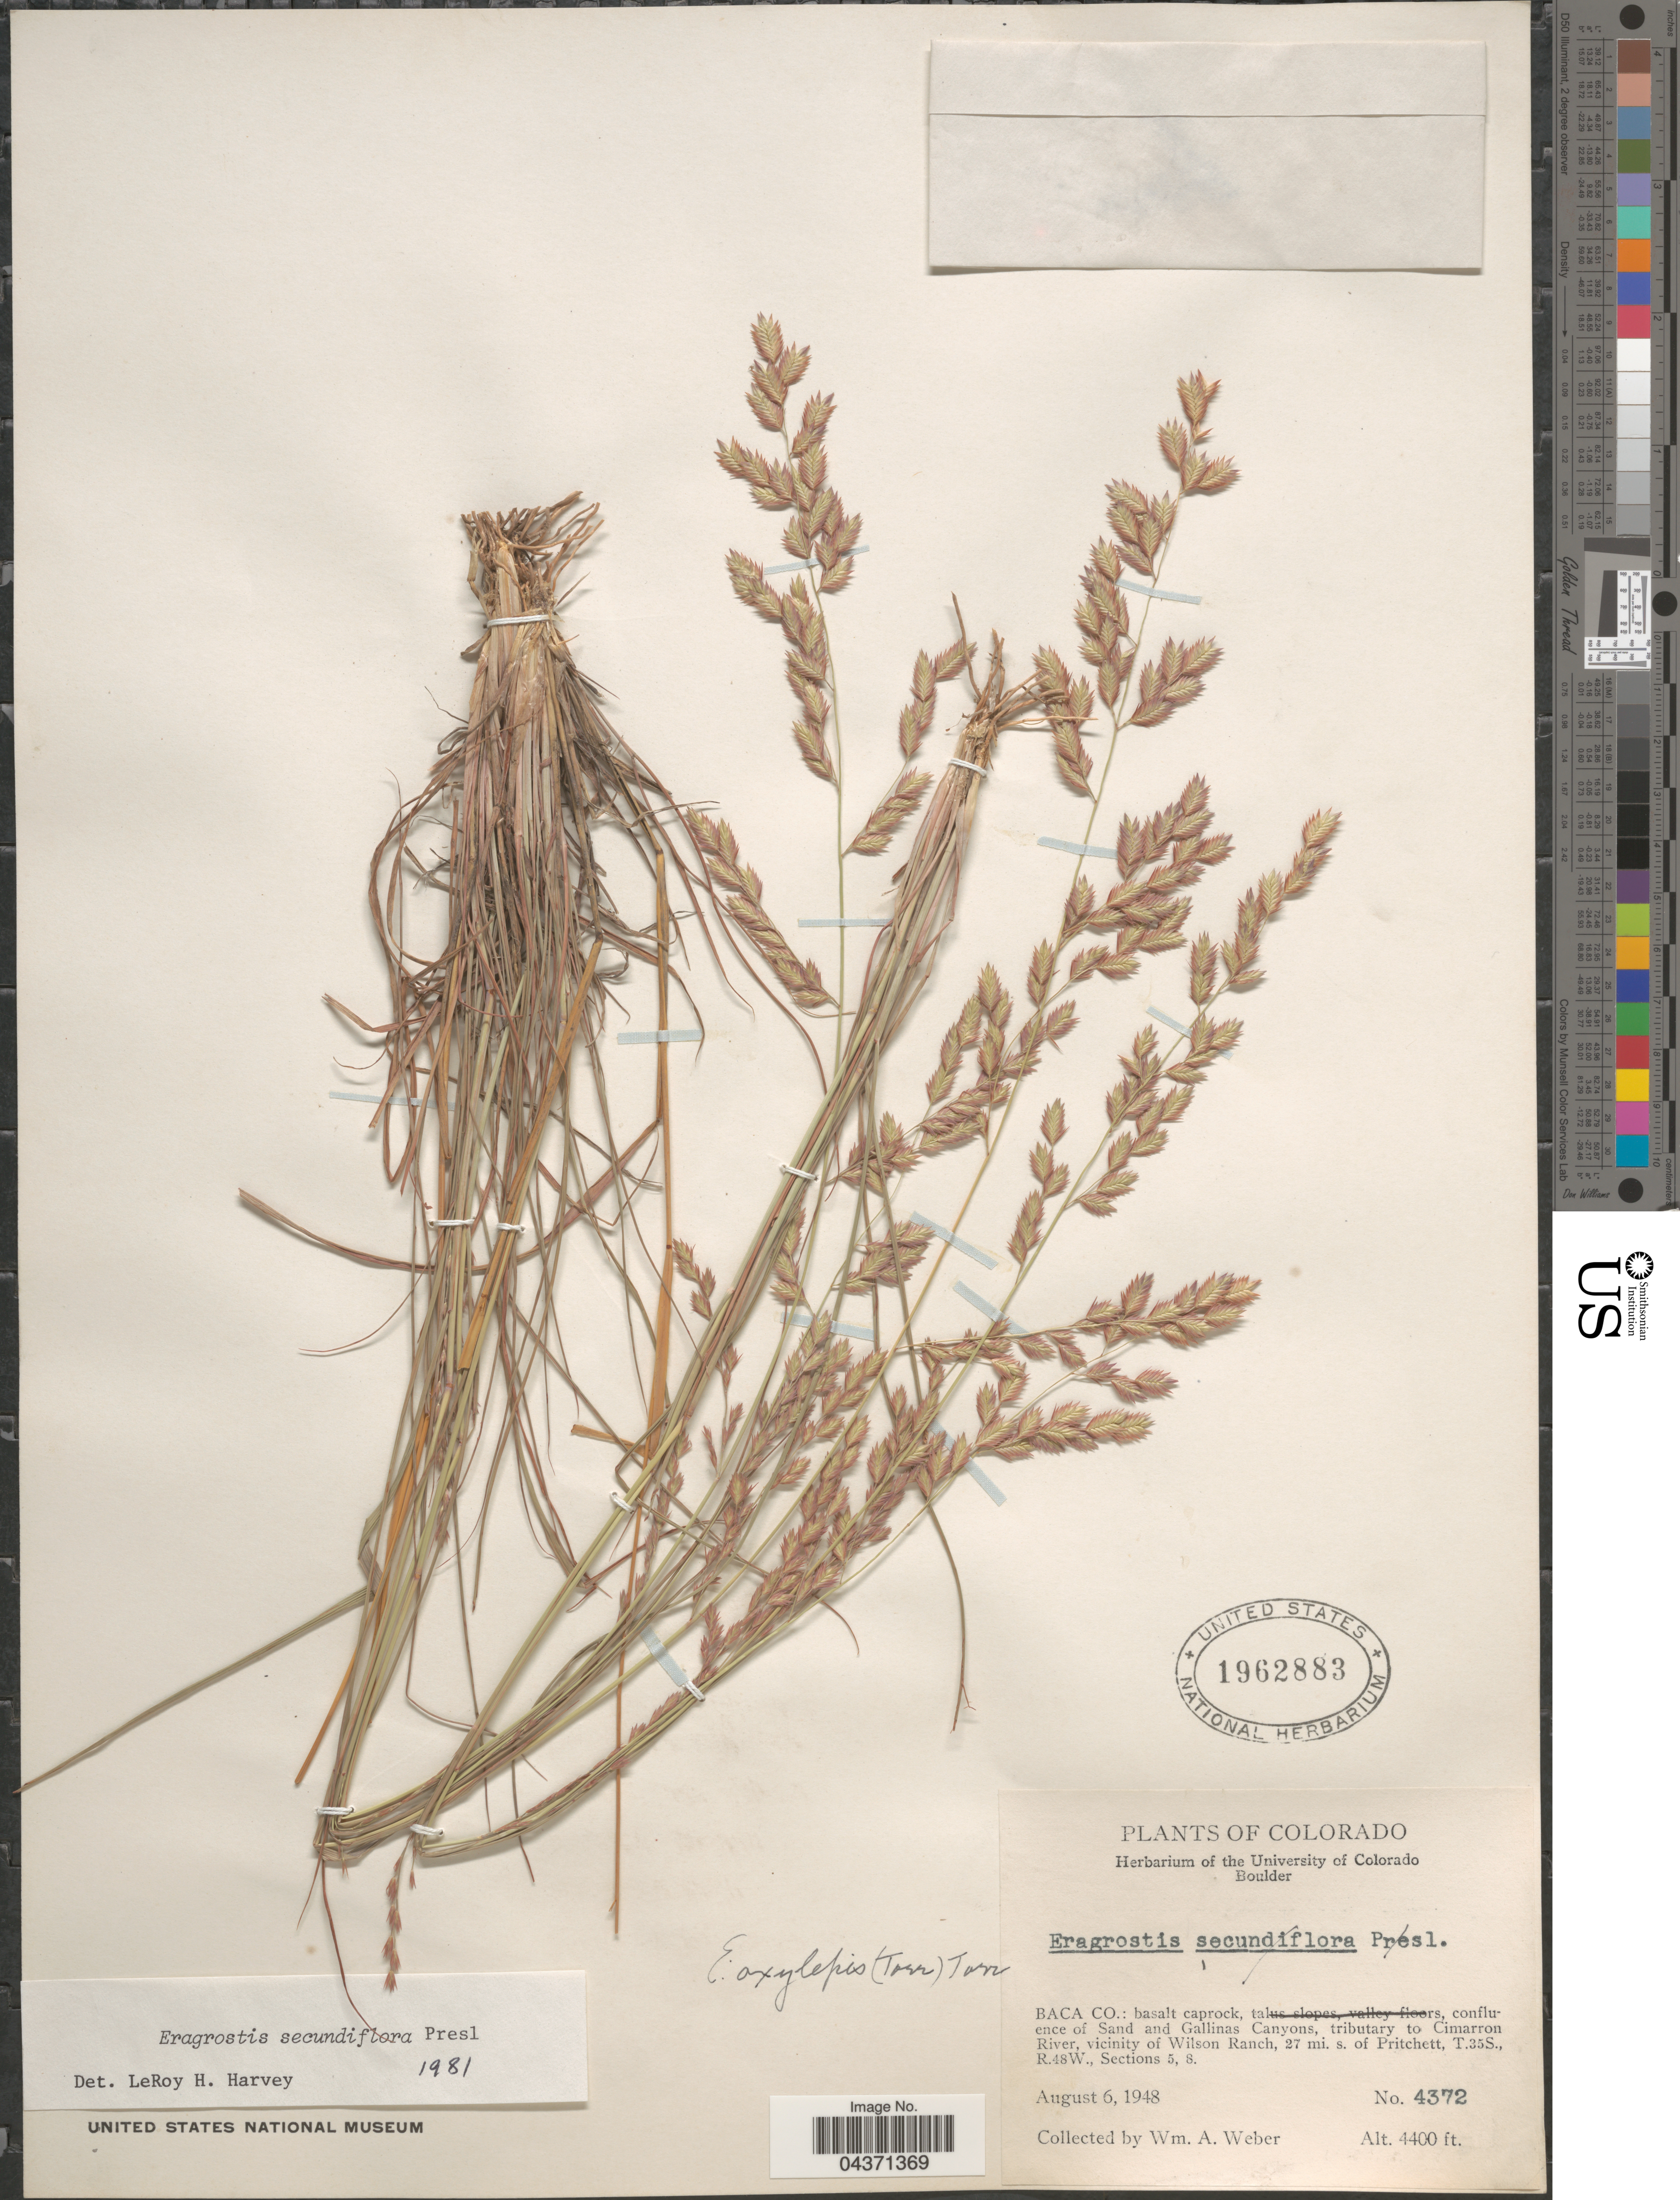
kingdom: Plantae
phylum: Tracheophyta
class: Liliopsida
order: Poales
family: Poaceae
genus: Eragrostis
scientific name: Eragrostis secundiflora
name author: J. Presl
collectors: W. A. Weber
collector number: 4372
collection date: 1948-08-06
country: United States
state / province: Colorado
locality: Baca Co.: basalt caprock, confluence of Sand and Gallinas Canyons, tributary to Cimarron River, vicinity of Wilson Ranch, 27 mi. s. of Pritchett, T.35S., R.48W., Sections 5, 8.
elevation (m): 1341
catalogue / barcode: US 1962883